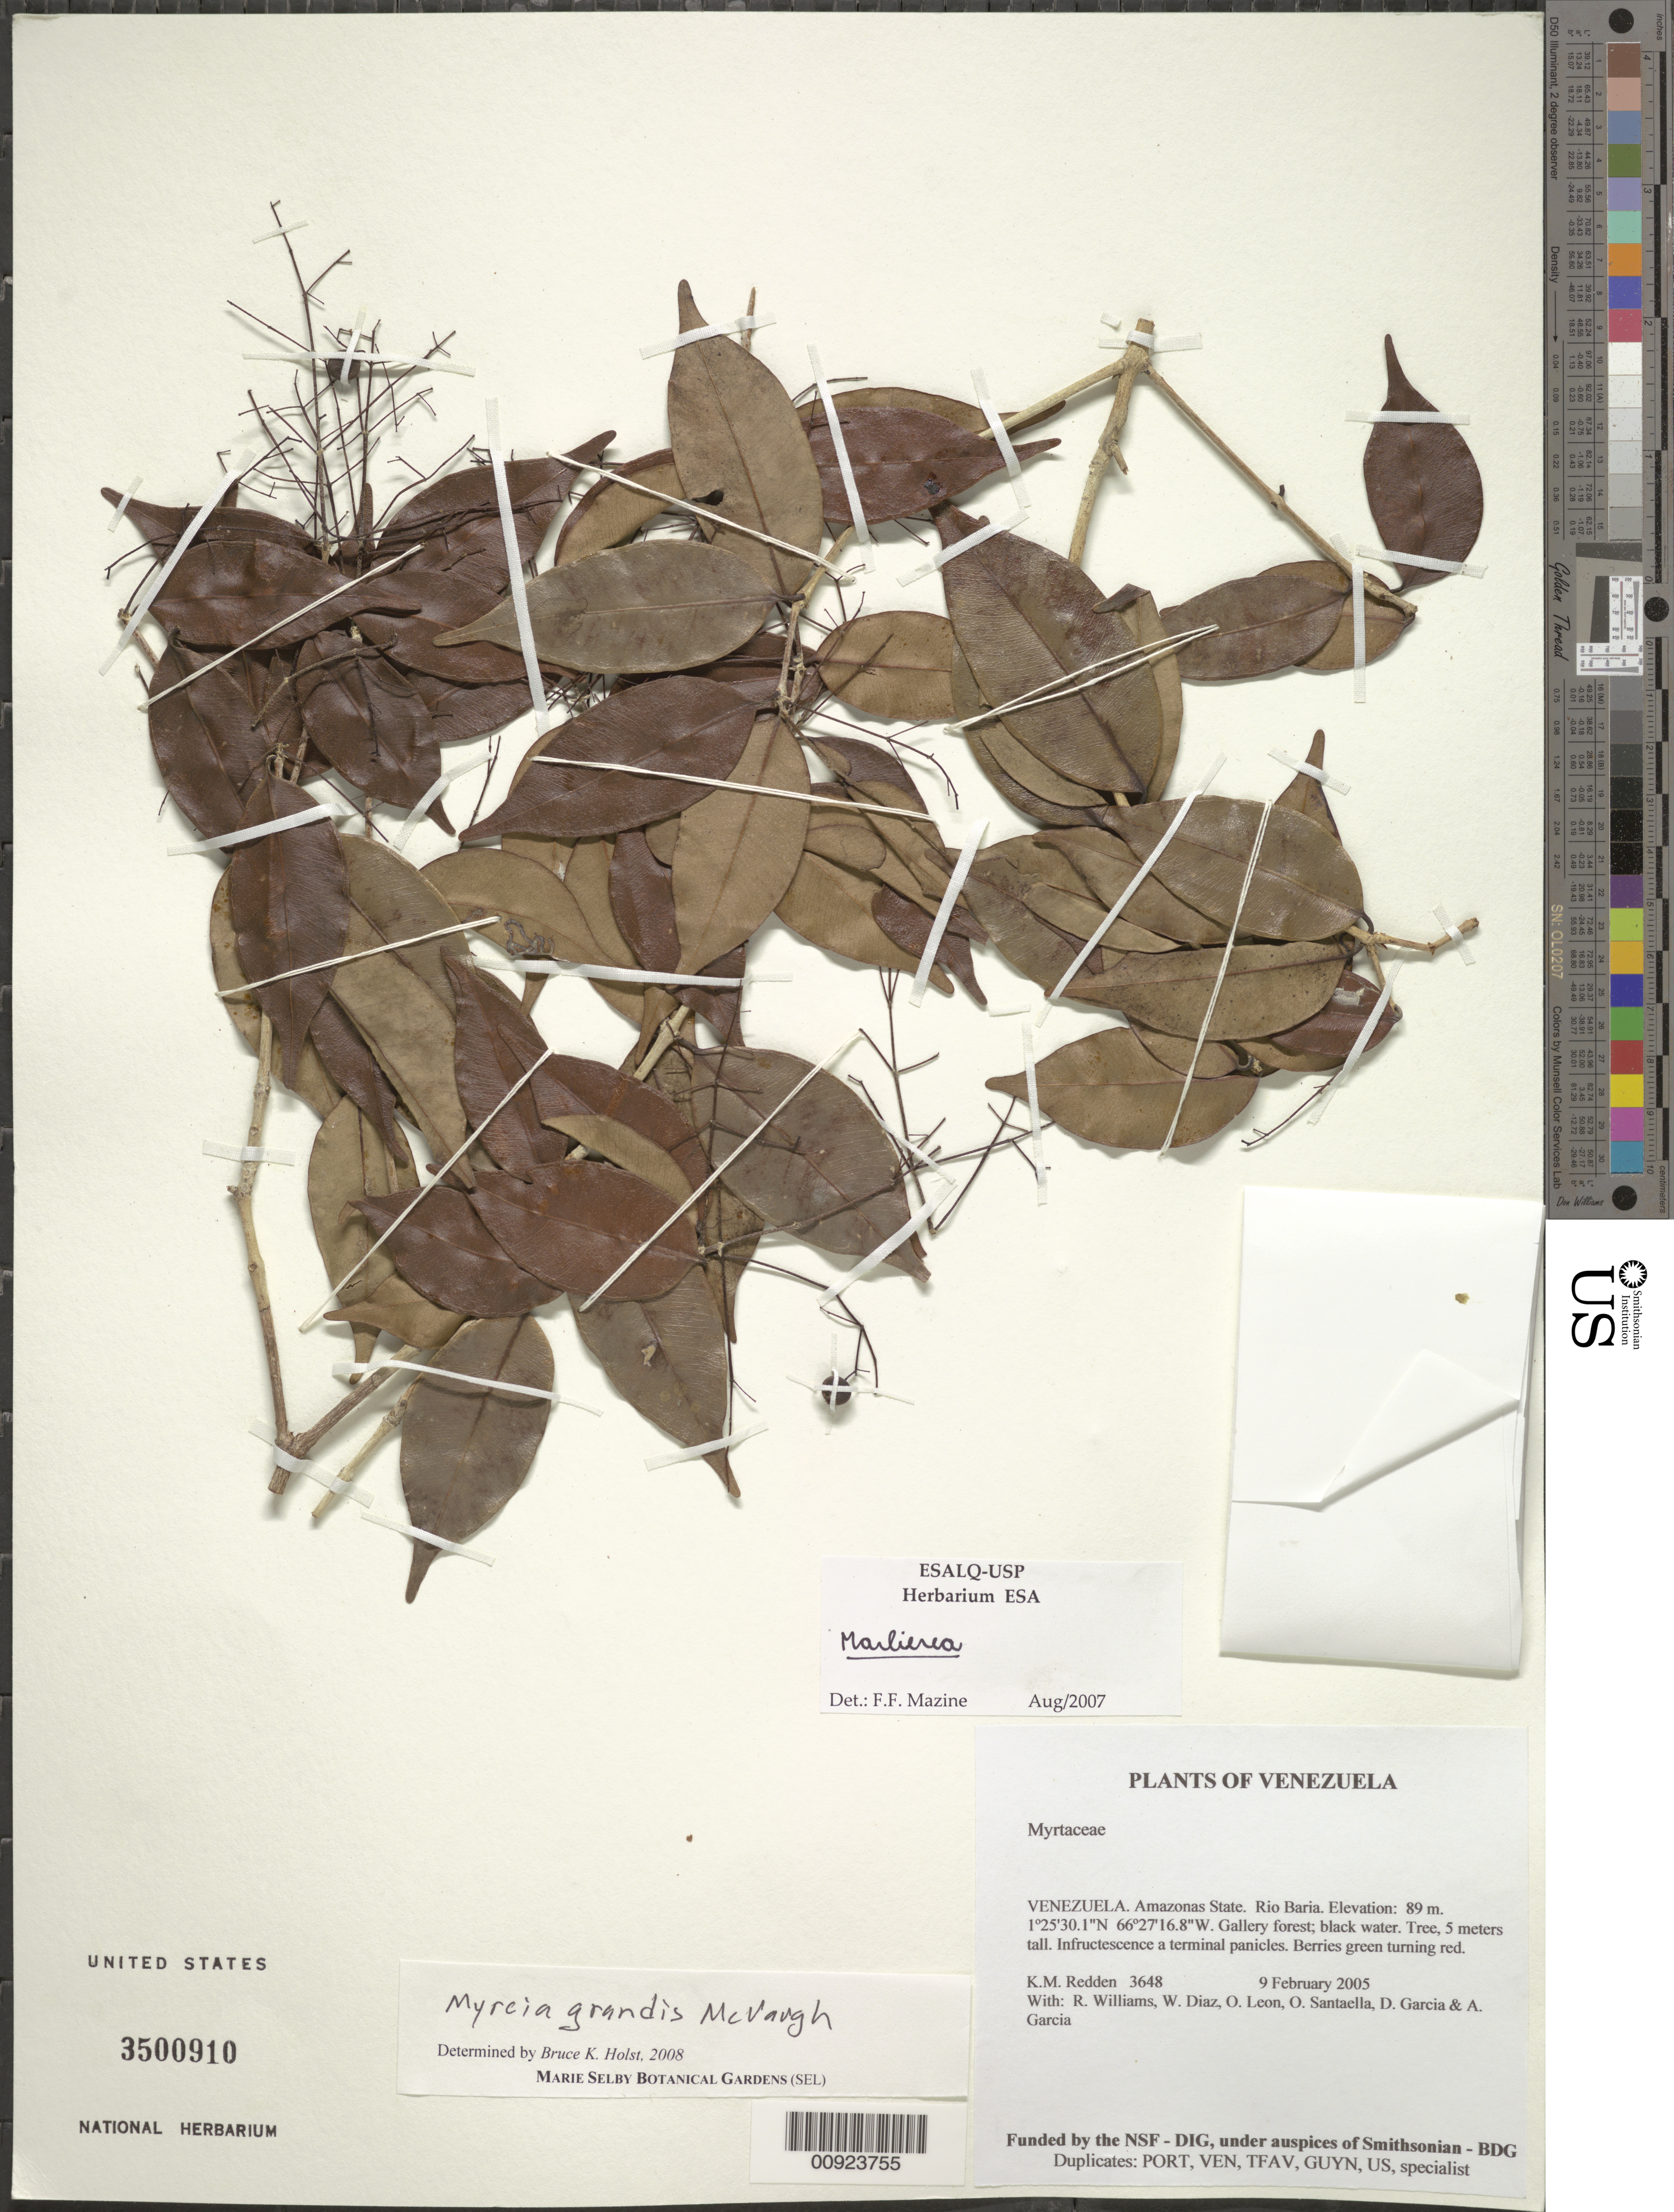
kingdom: Plantae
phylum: Tracheophyta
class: Magnoliopsida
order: Myrtales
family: Myrtaceae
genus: Myrcia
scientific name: Myrcia grandis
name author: McVaugh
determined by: Holst, Bruce K.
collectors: K. M. Redden, R. Williams, W. Díaz P., O. León, O. Santaella, D. Garcia & A. Garcia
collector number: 3648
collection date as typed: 9 February 2005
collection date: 2005-02-09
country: Venezuela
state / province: Amazonas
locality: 22 - Rio Baria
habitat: Gallery forest; black water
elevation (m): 89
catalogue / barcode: US 3500910